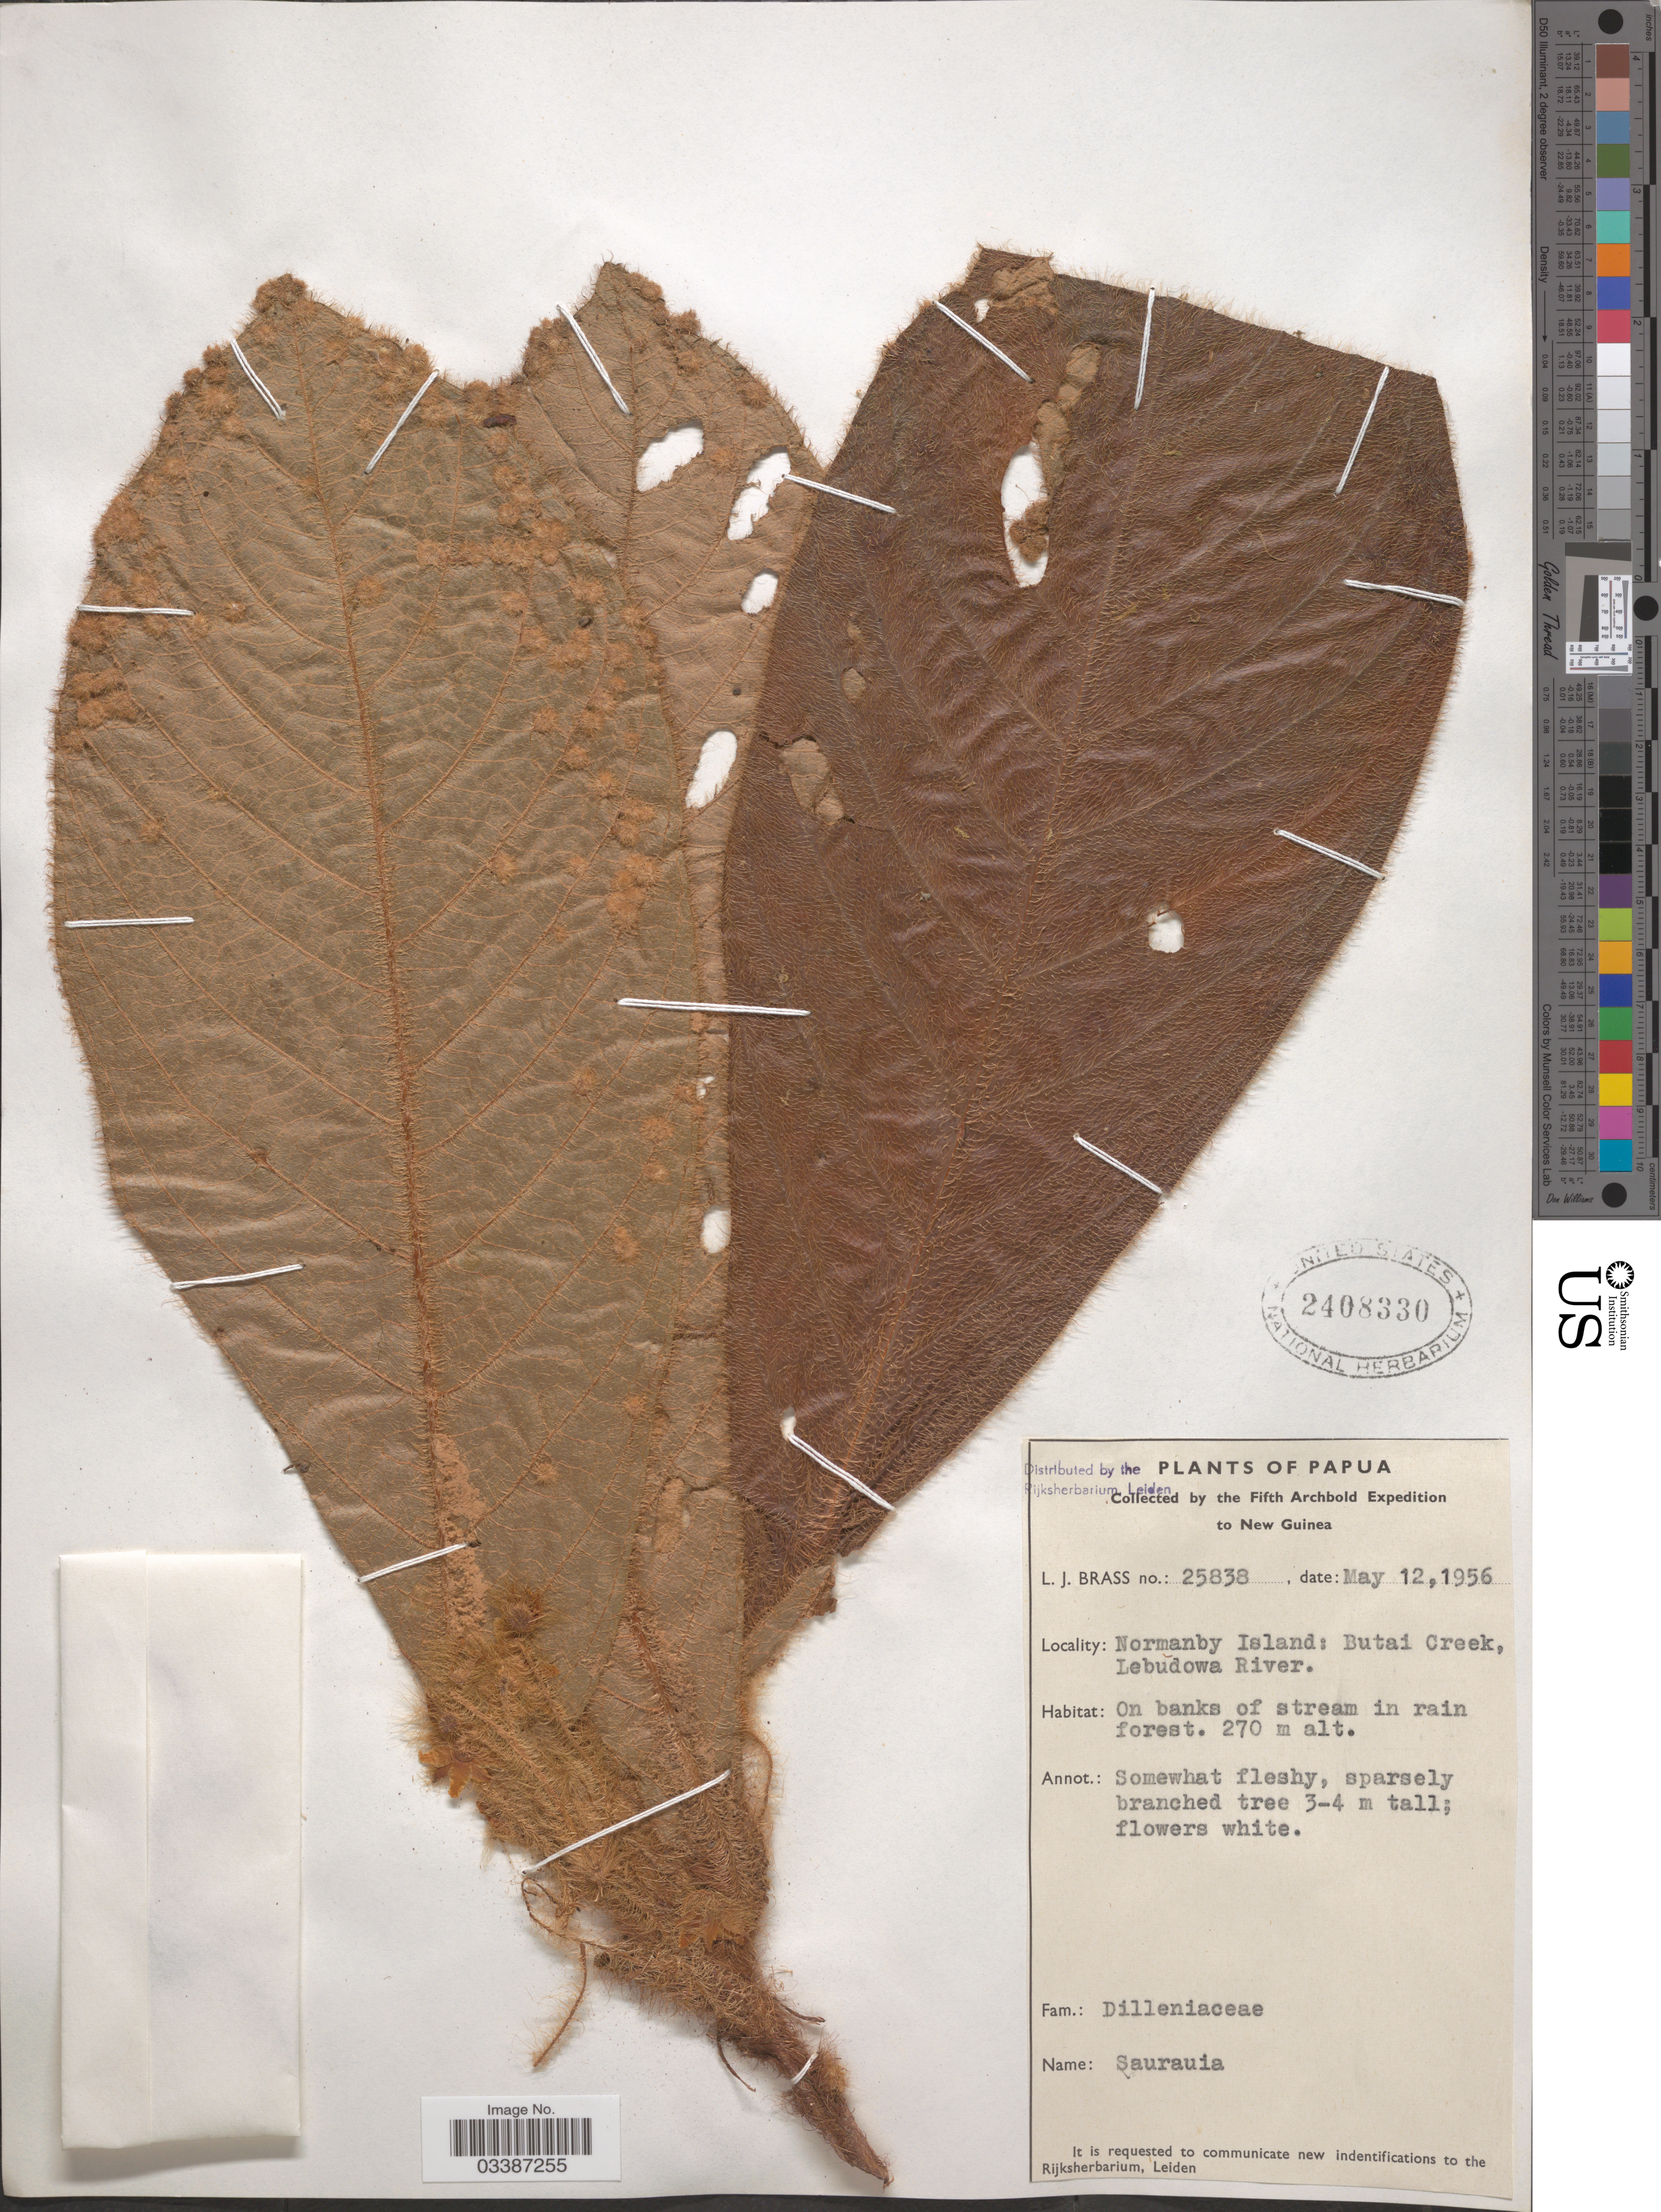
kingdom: Plantae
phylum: Tracheophyta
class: Magnoliopsida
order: Ericales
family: Actinidiaceae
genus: Saurauia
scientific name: Saurauia sp.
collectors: L. J. Brass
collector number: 25838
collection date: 1956-05-12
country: Papua New Guinea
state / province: Milne Bay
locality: Papua. New Guinea. Normanby Island: Butai Creek, Lebudowa River.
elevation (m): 270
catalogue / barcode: US 2408330